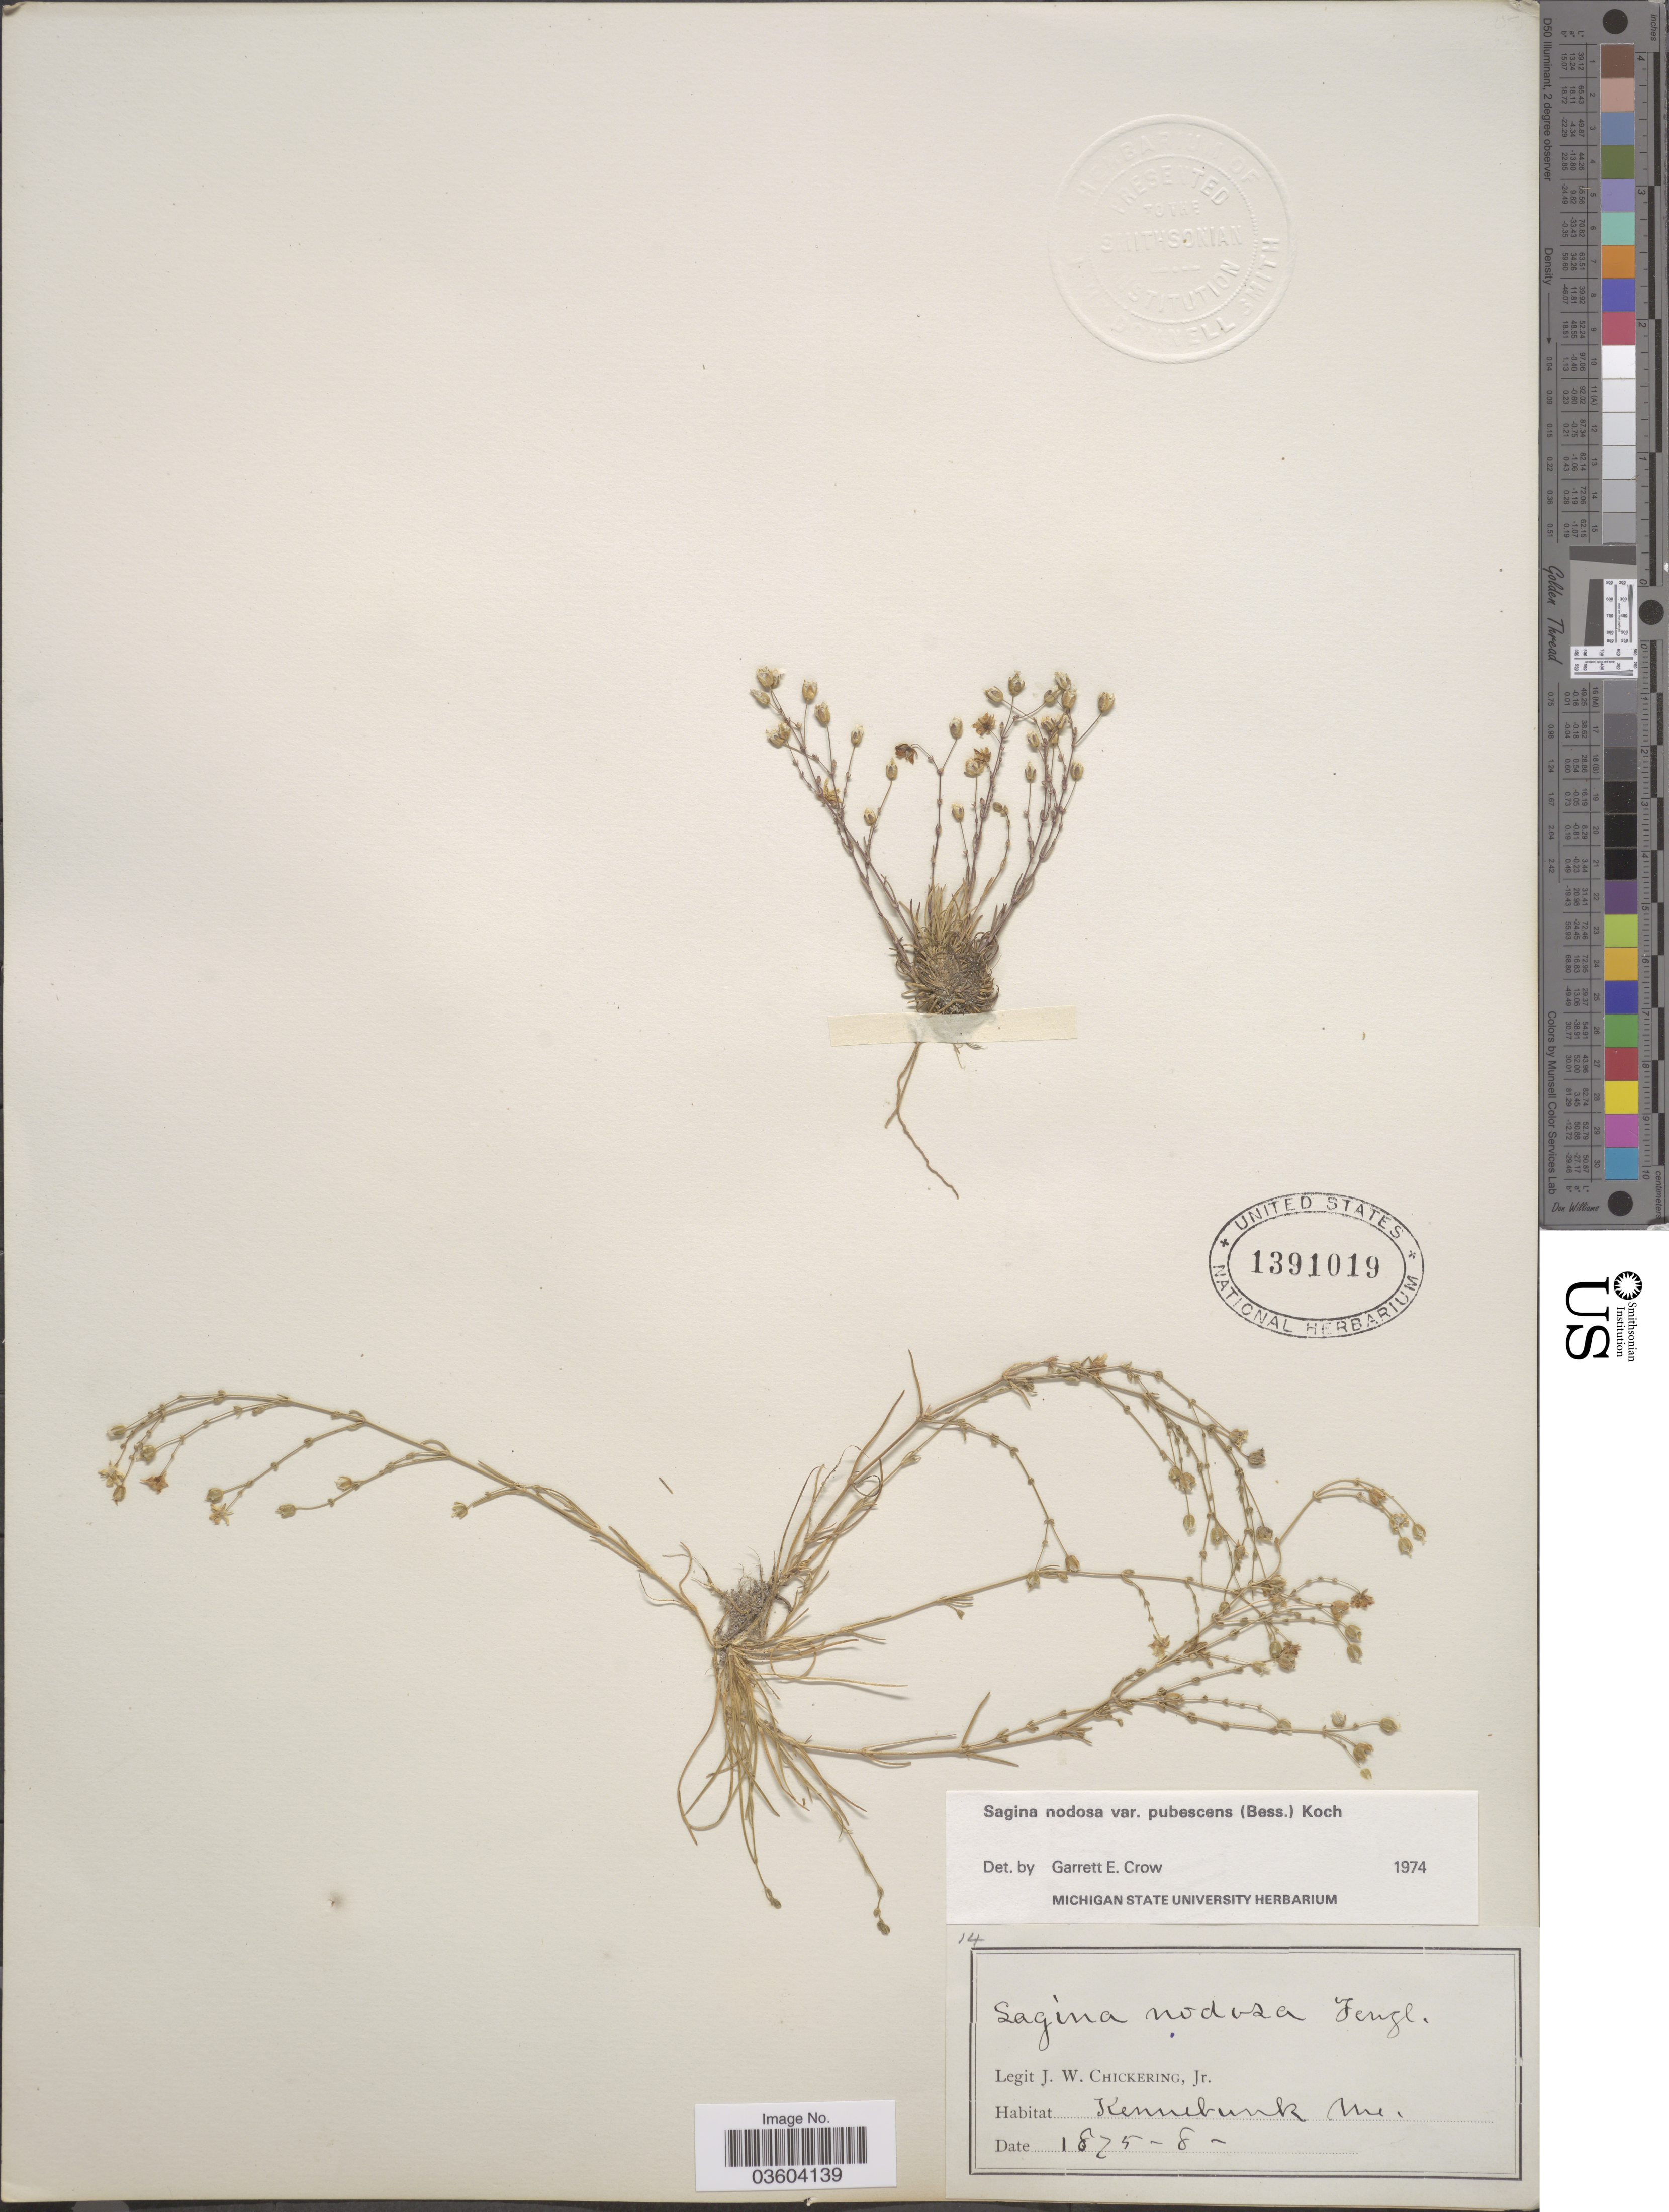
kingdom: Plantae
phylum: Tracheophyta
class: Magnoliopsida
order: Caryophyllales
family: Caryophyllaceae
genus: Sagina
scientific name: Sagina nodosa var. pubescens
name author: Mert. & W.D.J. Koch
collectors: J. W. Chickering Jr.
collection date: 1875-08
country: United States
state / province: Maine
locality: Kennebunk.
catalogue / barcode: US 1391019